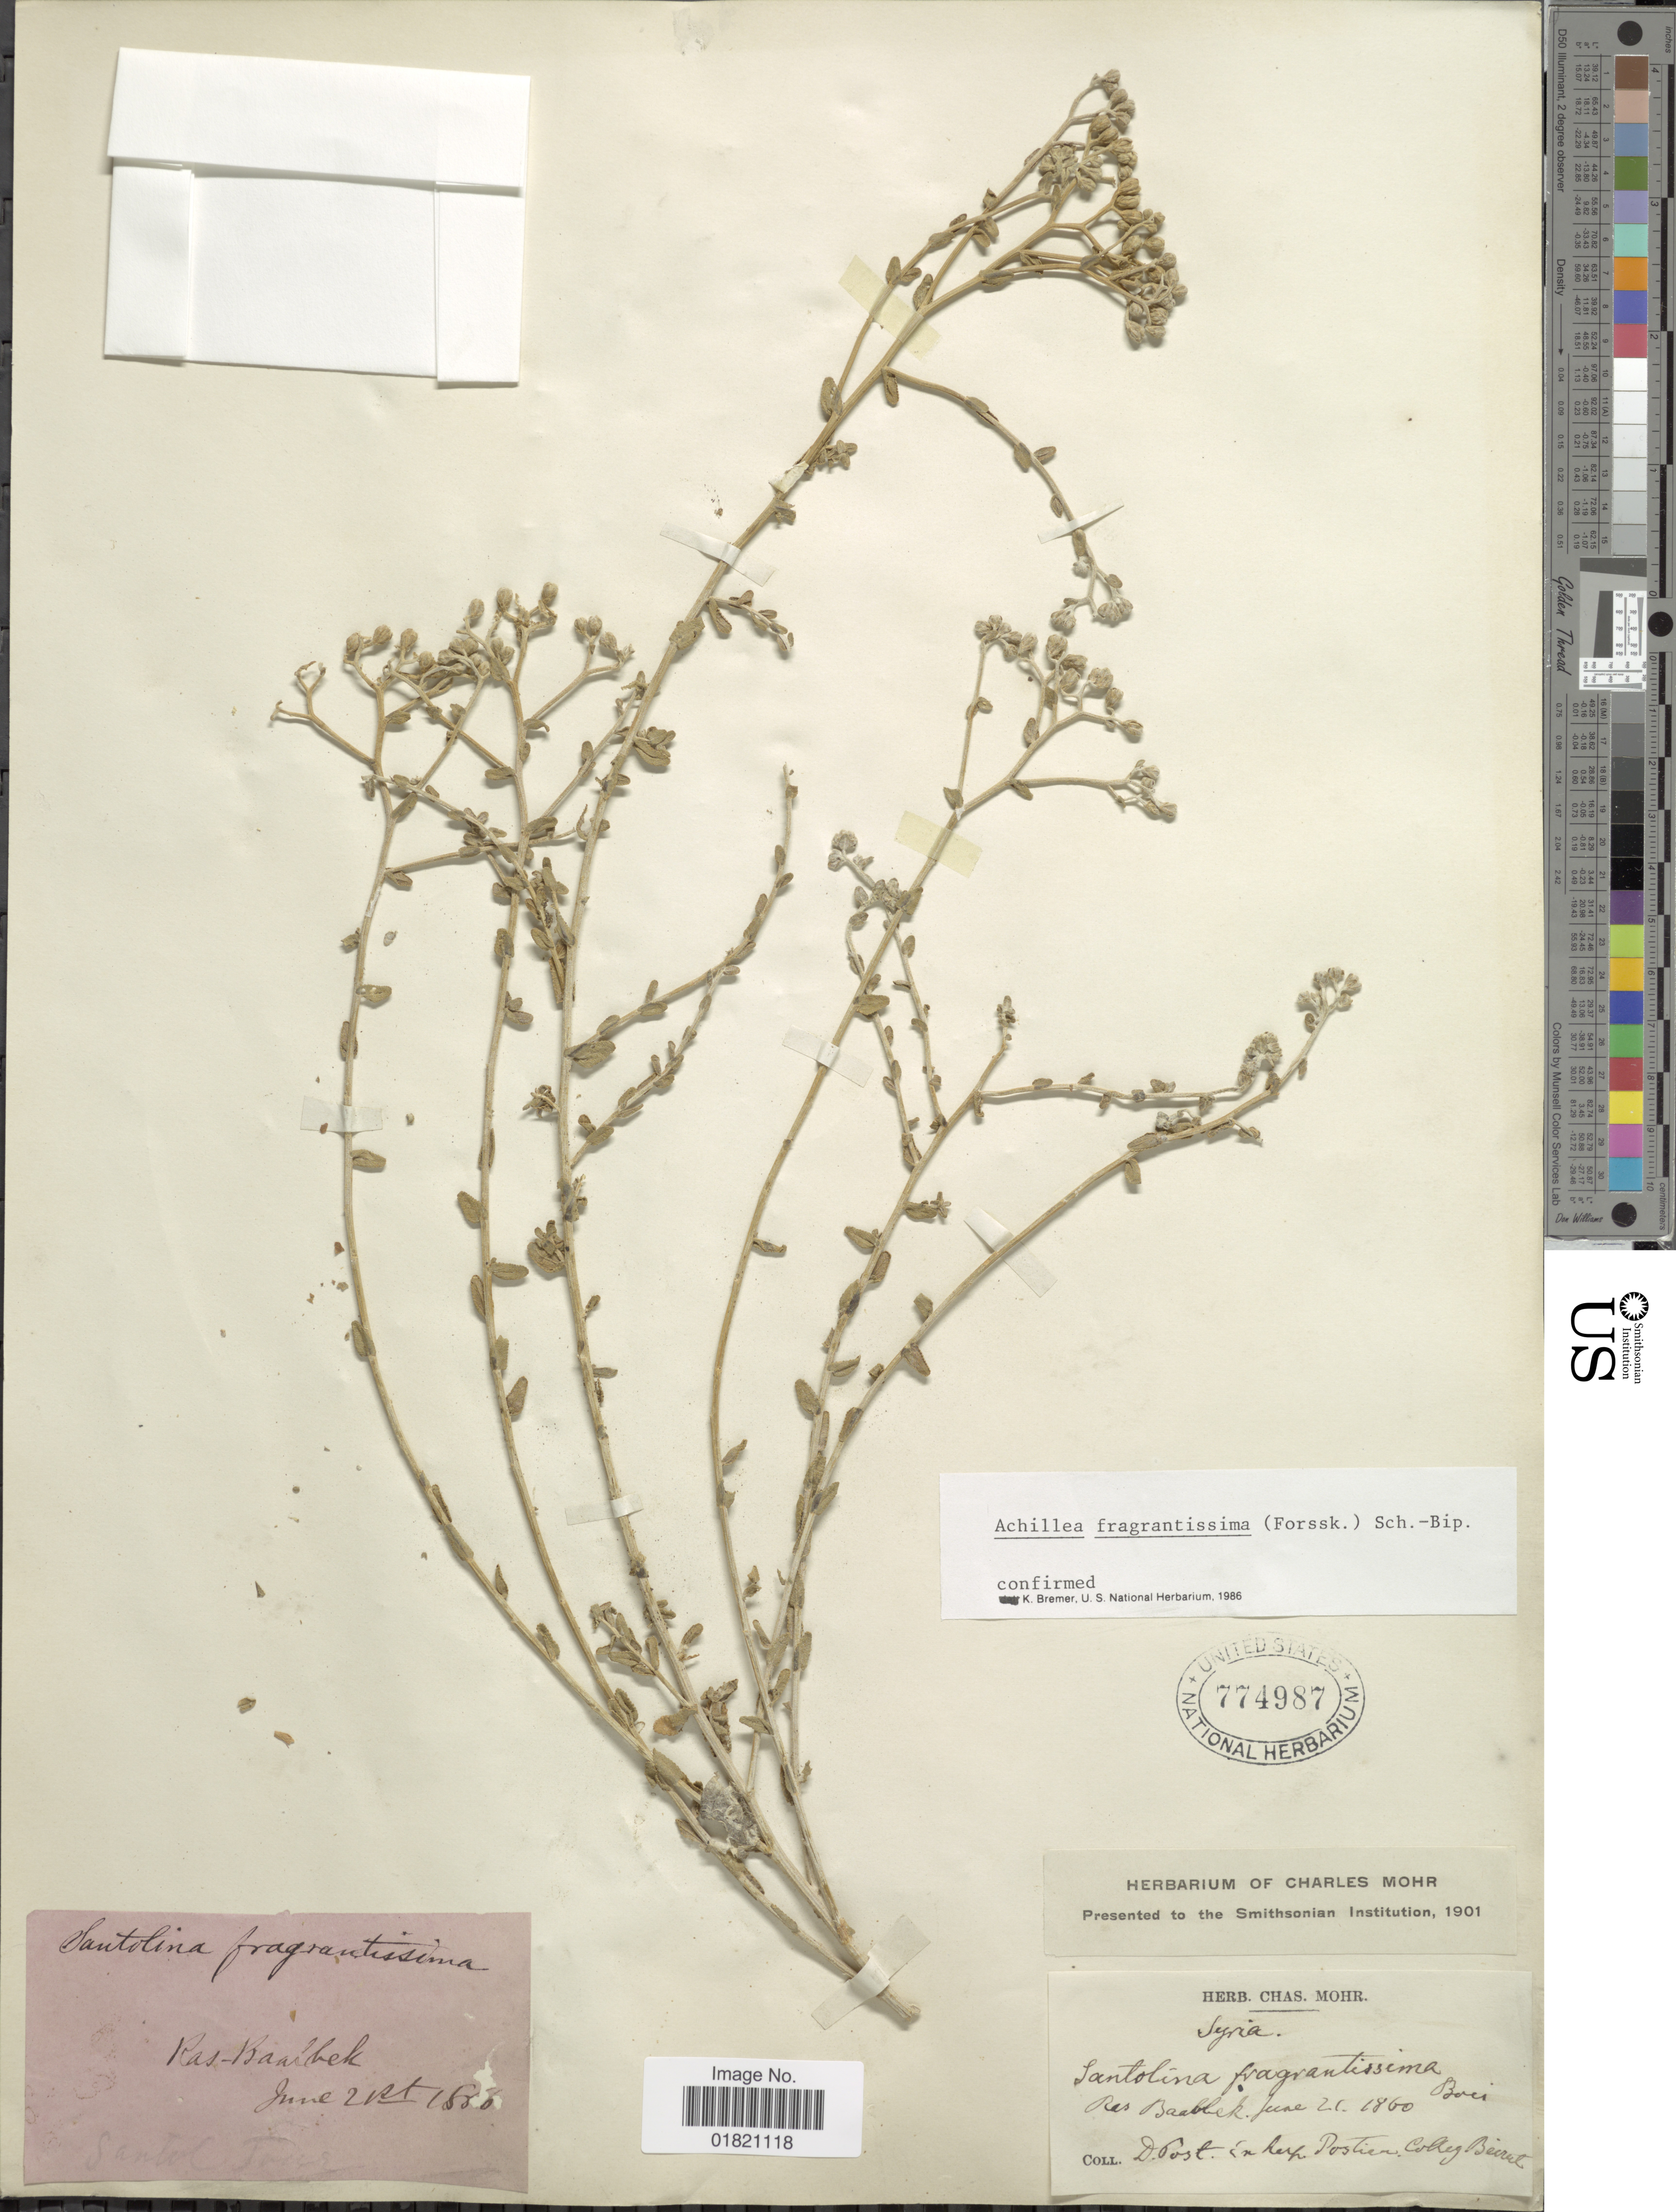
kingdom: Plantae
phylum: Tracheophyta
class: Magnoliopsida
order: Asterales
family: Asteraceae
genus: Achillea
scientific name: Achillea fragrantissima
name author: (Forssk.) Sch. Bip.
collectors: D. Post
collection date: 1860-06-21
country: Syria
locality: Ras-Baalbek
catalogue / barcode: US 774987